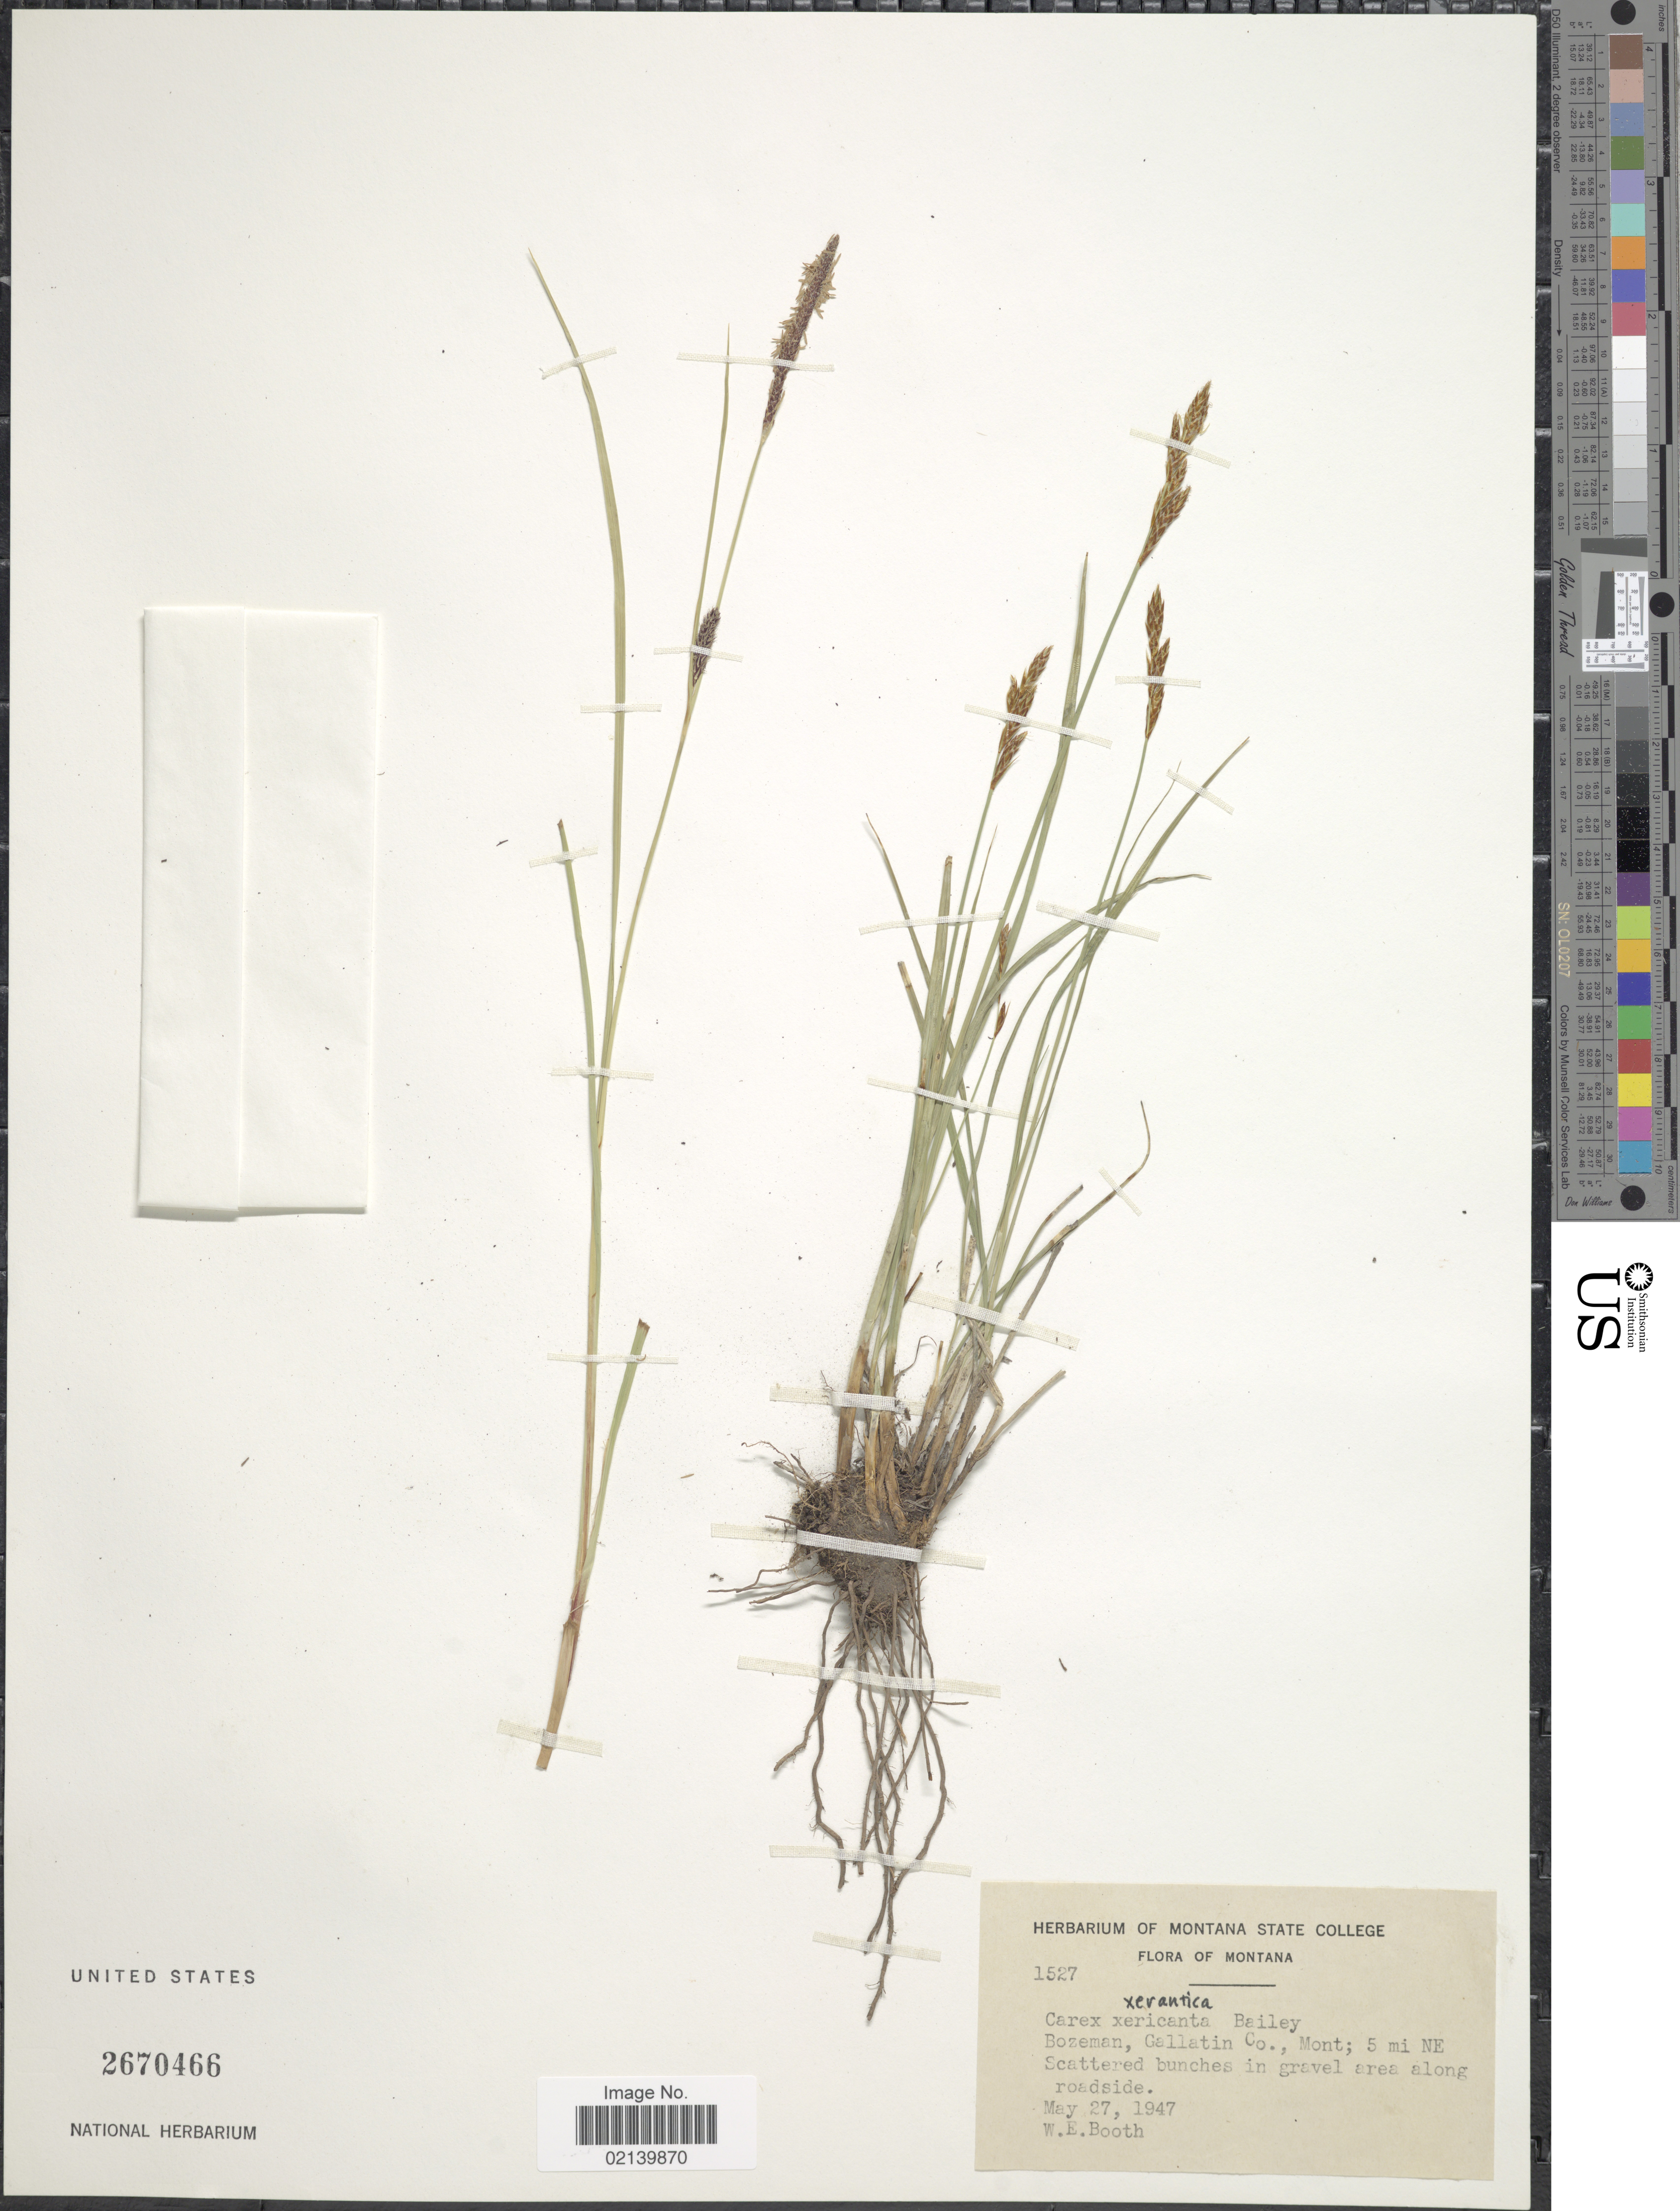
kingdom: Plantae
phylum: Tracheophyta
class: Liliopsida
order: Poales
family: Cyperaceae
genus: Carex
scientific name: Carex xerantica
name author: L.H. Bailey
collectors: W. Booth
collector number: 1527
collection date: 1947-05-27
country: United States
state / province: Montana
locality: Montana, Bozeman Gallatin Co, Mont; 5 mi NE. in gravel area along roadside.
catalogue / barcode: US 2670466